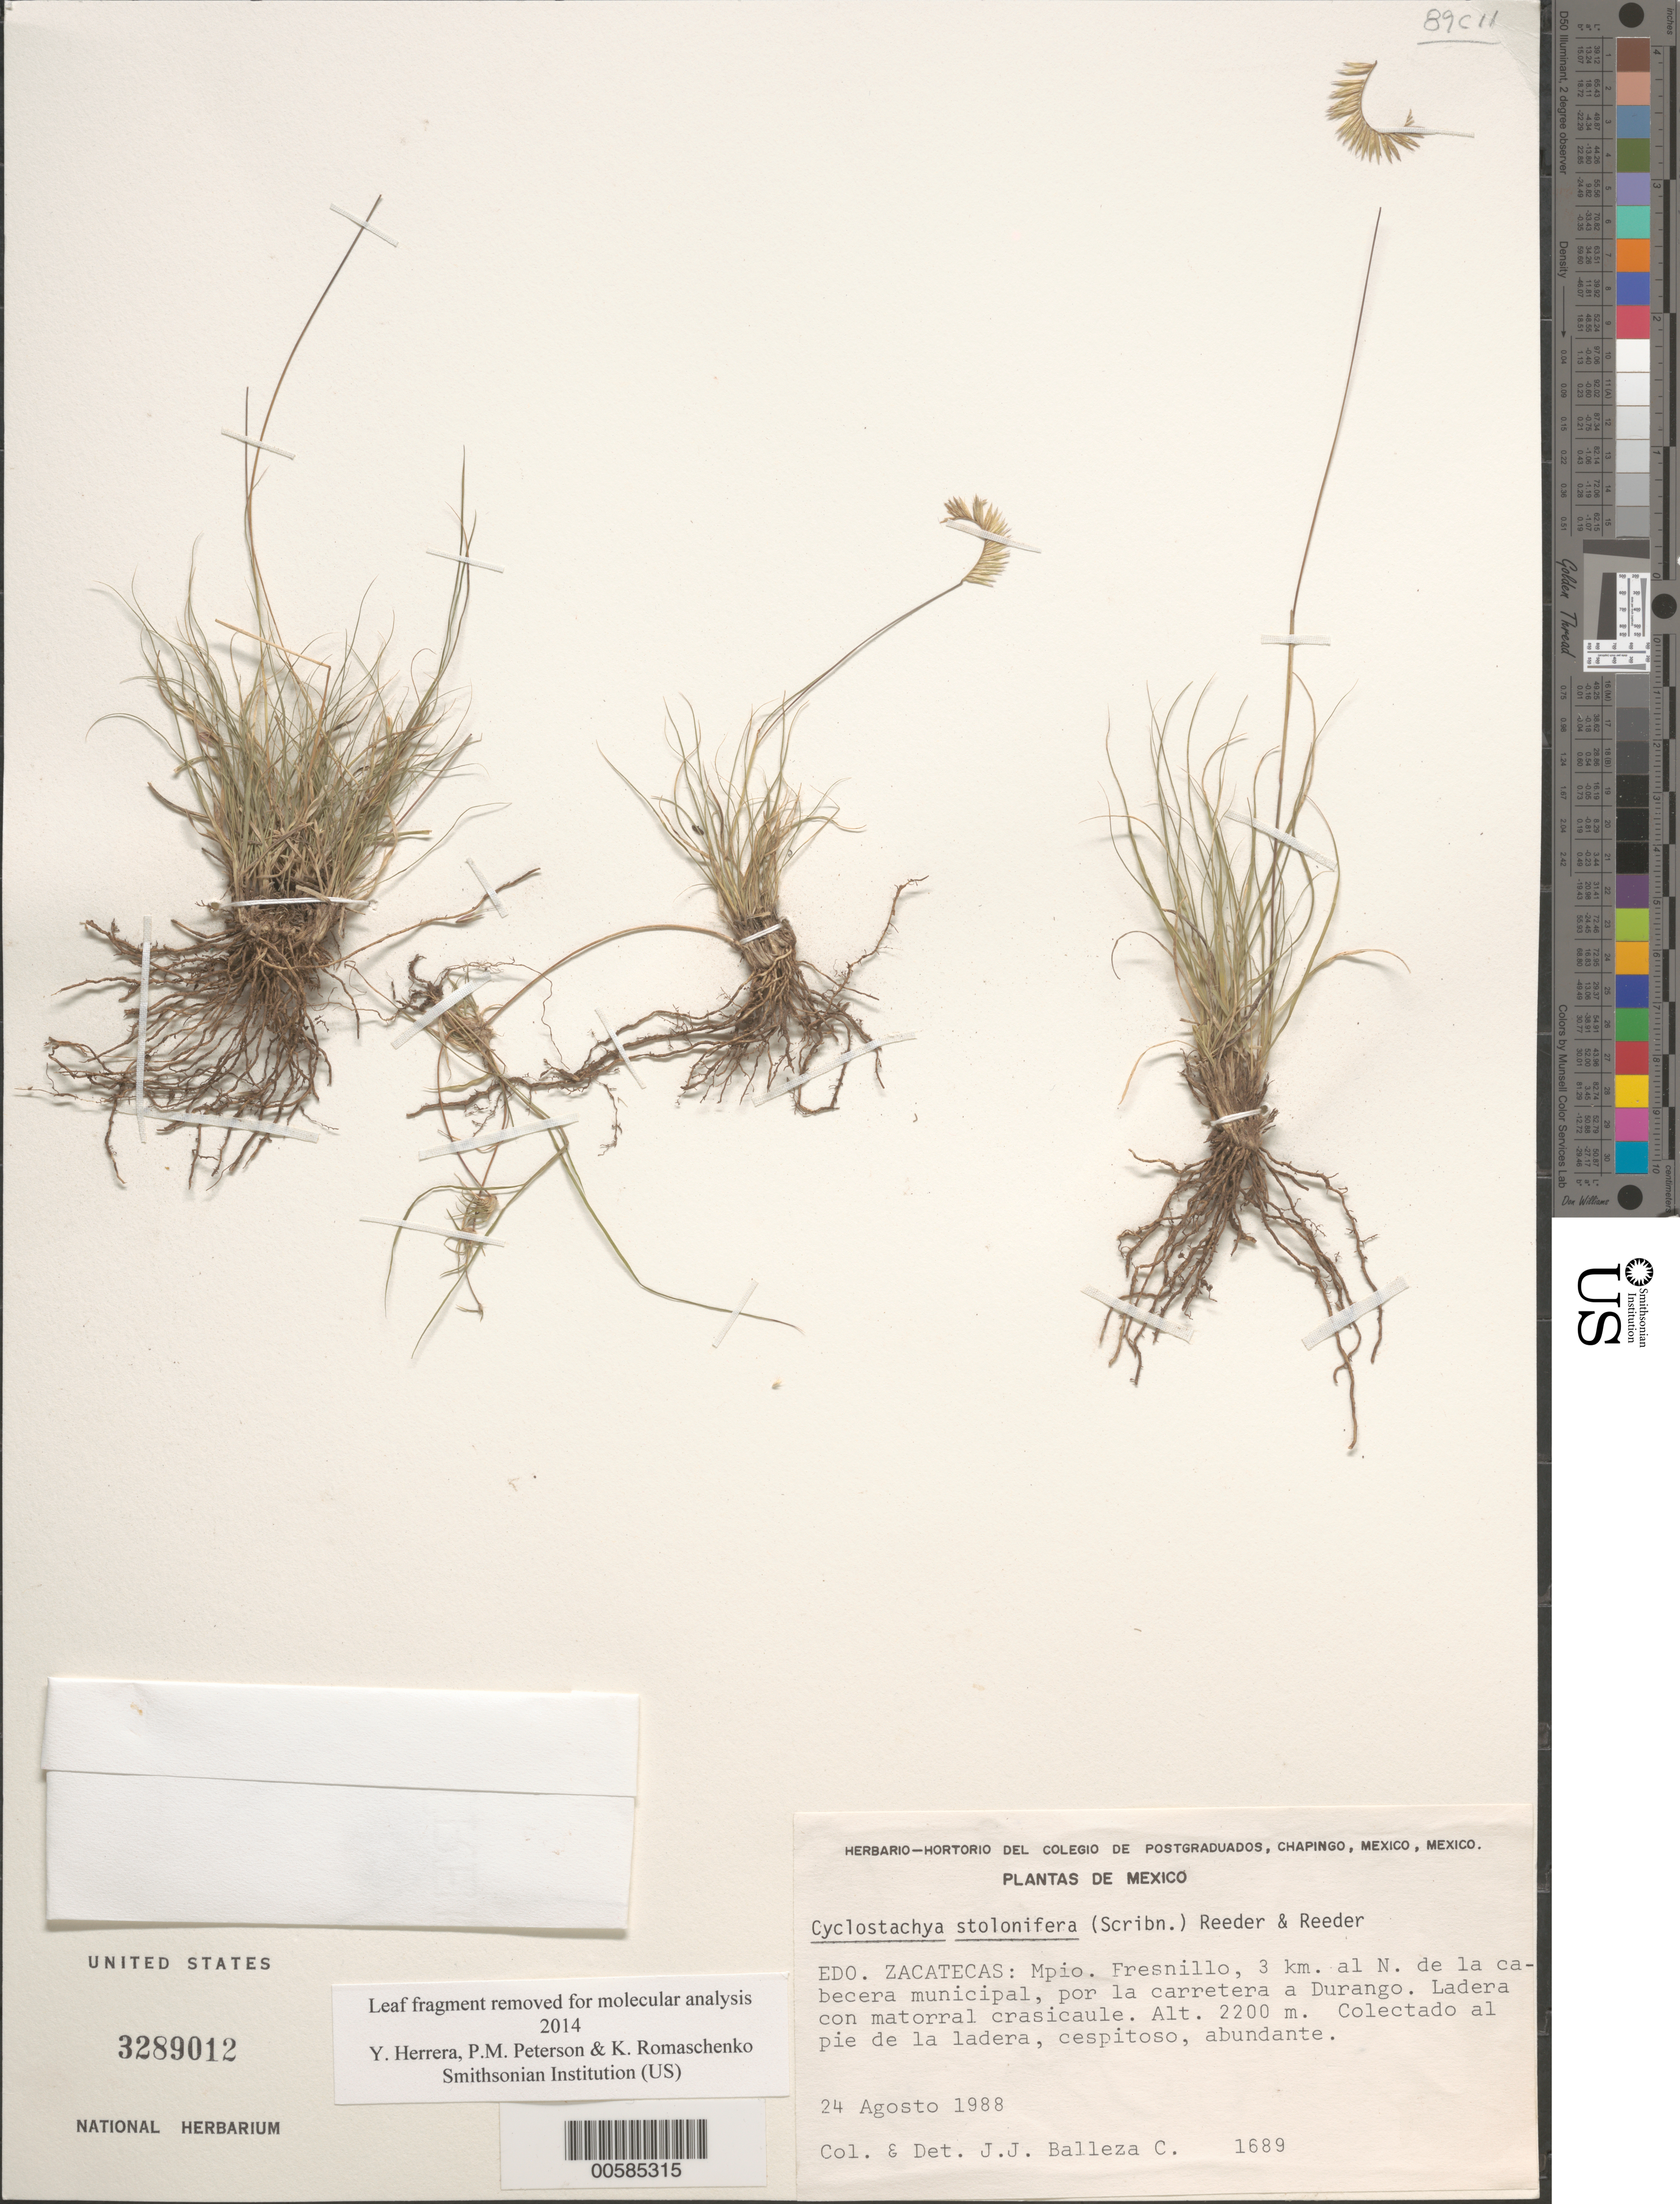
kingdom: Plantae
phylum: Tracheophyta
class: Liliopsida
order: Poales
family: Poaceae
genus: Cyclostachya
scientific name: Cyclostachya stolonifera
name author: (Scribn.) Reeder & C. Reeder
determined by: Balleza C., J. J.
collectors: J. J. Balleza C.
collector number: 1689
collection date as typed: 24 Aug 1988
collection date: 1988-08-24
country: Mexico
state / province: Zacatecas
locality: Mpio Fresnillo, 3 km al N de la cabecera municipal, por la carretera a Durango. Ladera con matorral crasicaule.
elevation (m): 2200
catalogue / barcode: US 3289012